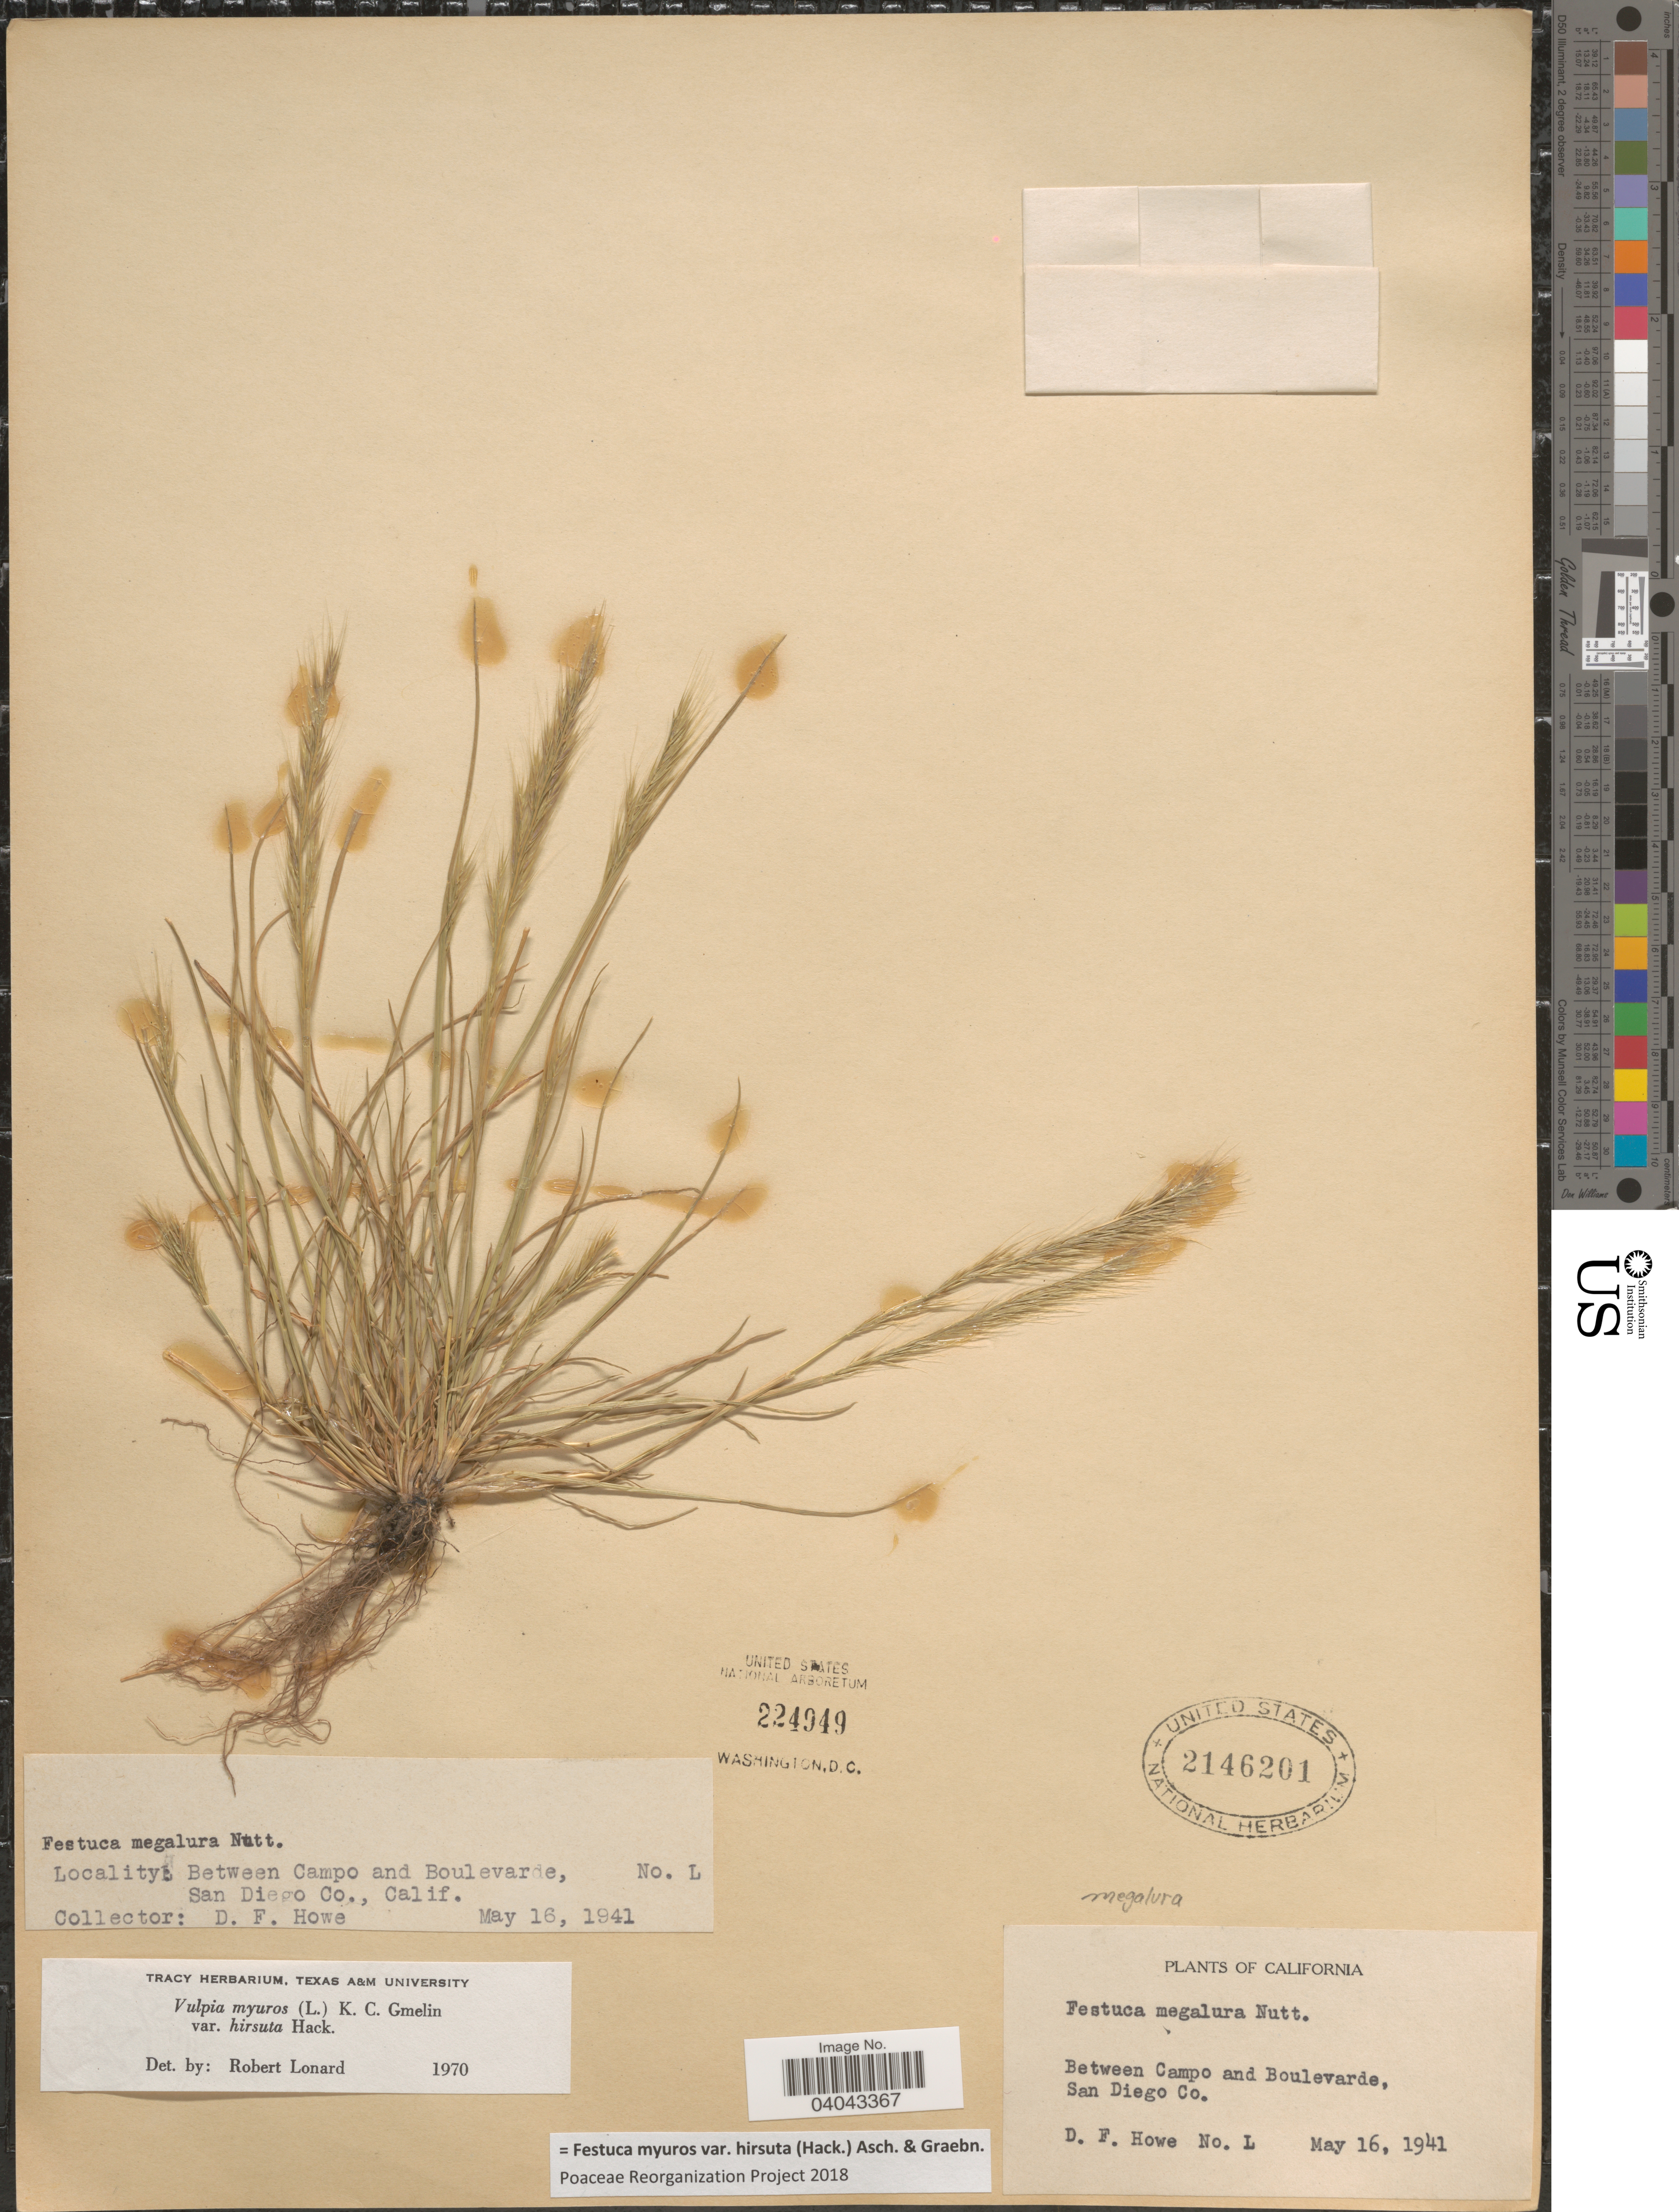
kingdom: Plantae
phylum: Tracheophyta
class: Liliopsida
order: Poales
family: Poaceae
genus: Festuca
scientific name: Festuca myuros var. hirsuta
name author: (Hack.) Asch. & Graebn.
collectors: D. Howe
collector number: L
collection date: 1941-05-16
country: United States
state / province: California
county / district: San Diego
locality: Between Campo and Boulevarde, San Diego Co.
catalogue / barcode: US 2146201